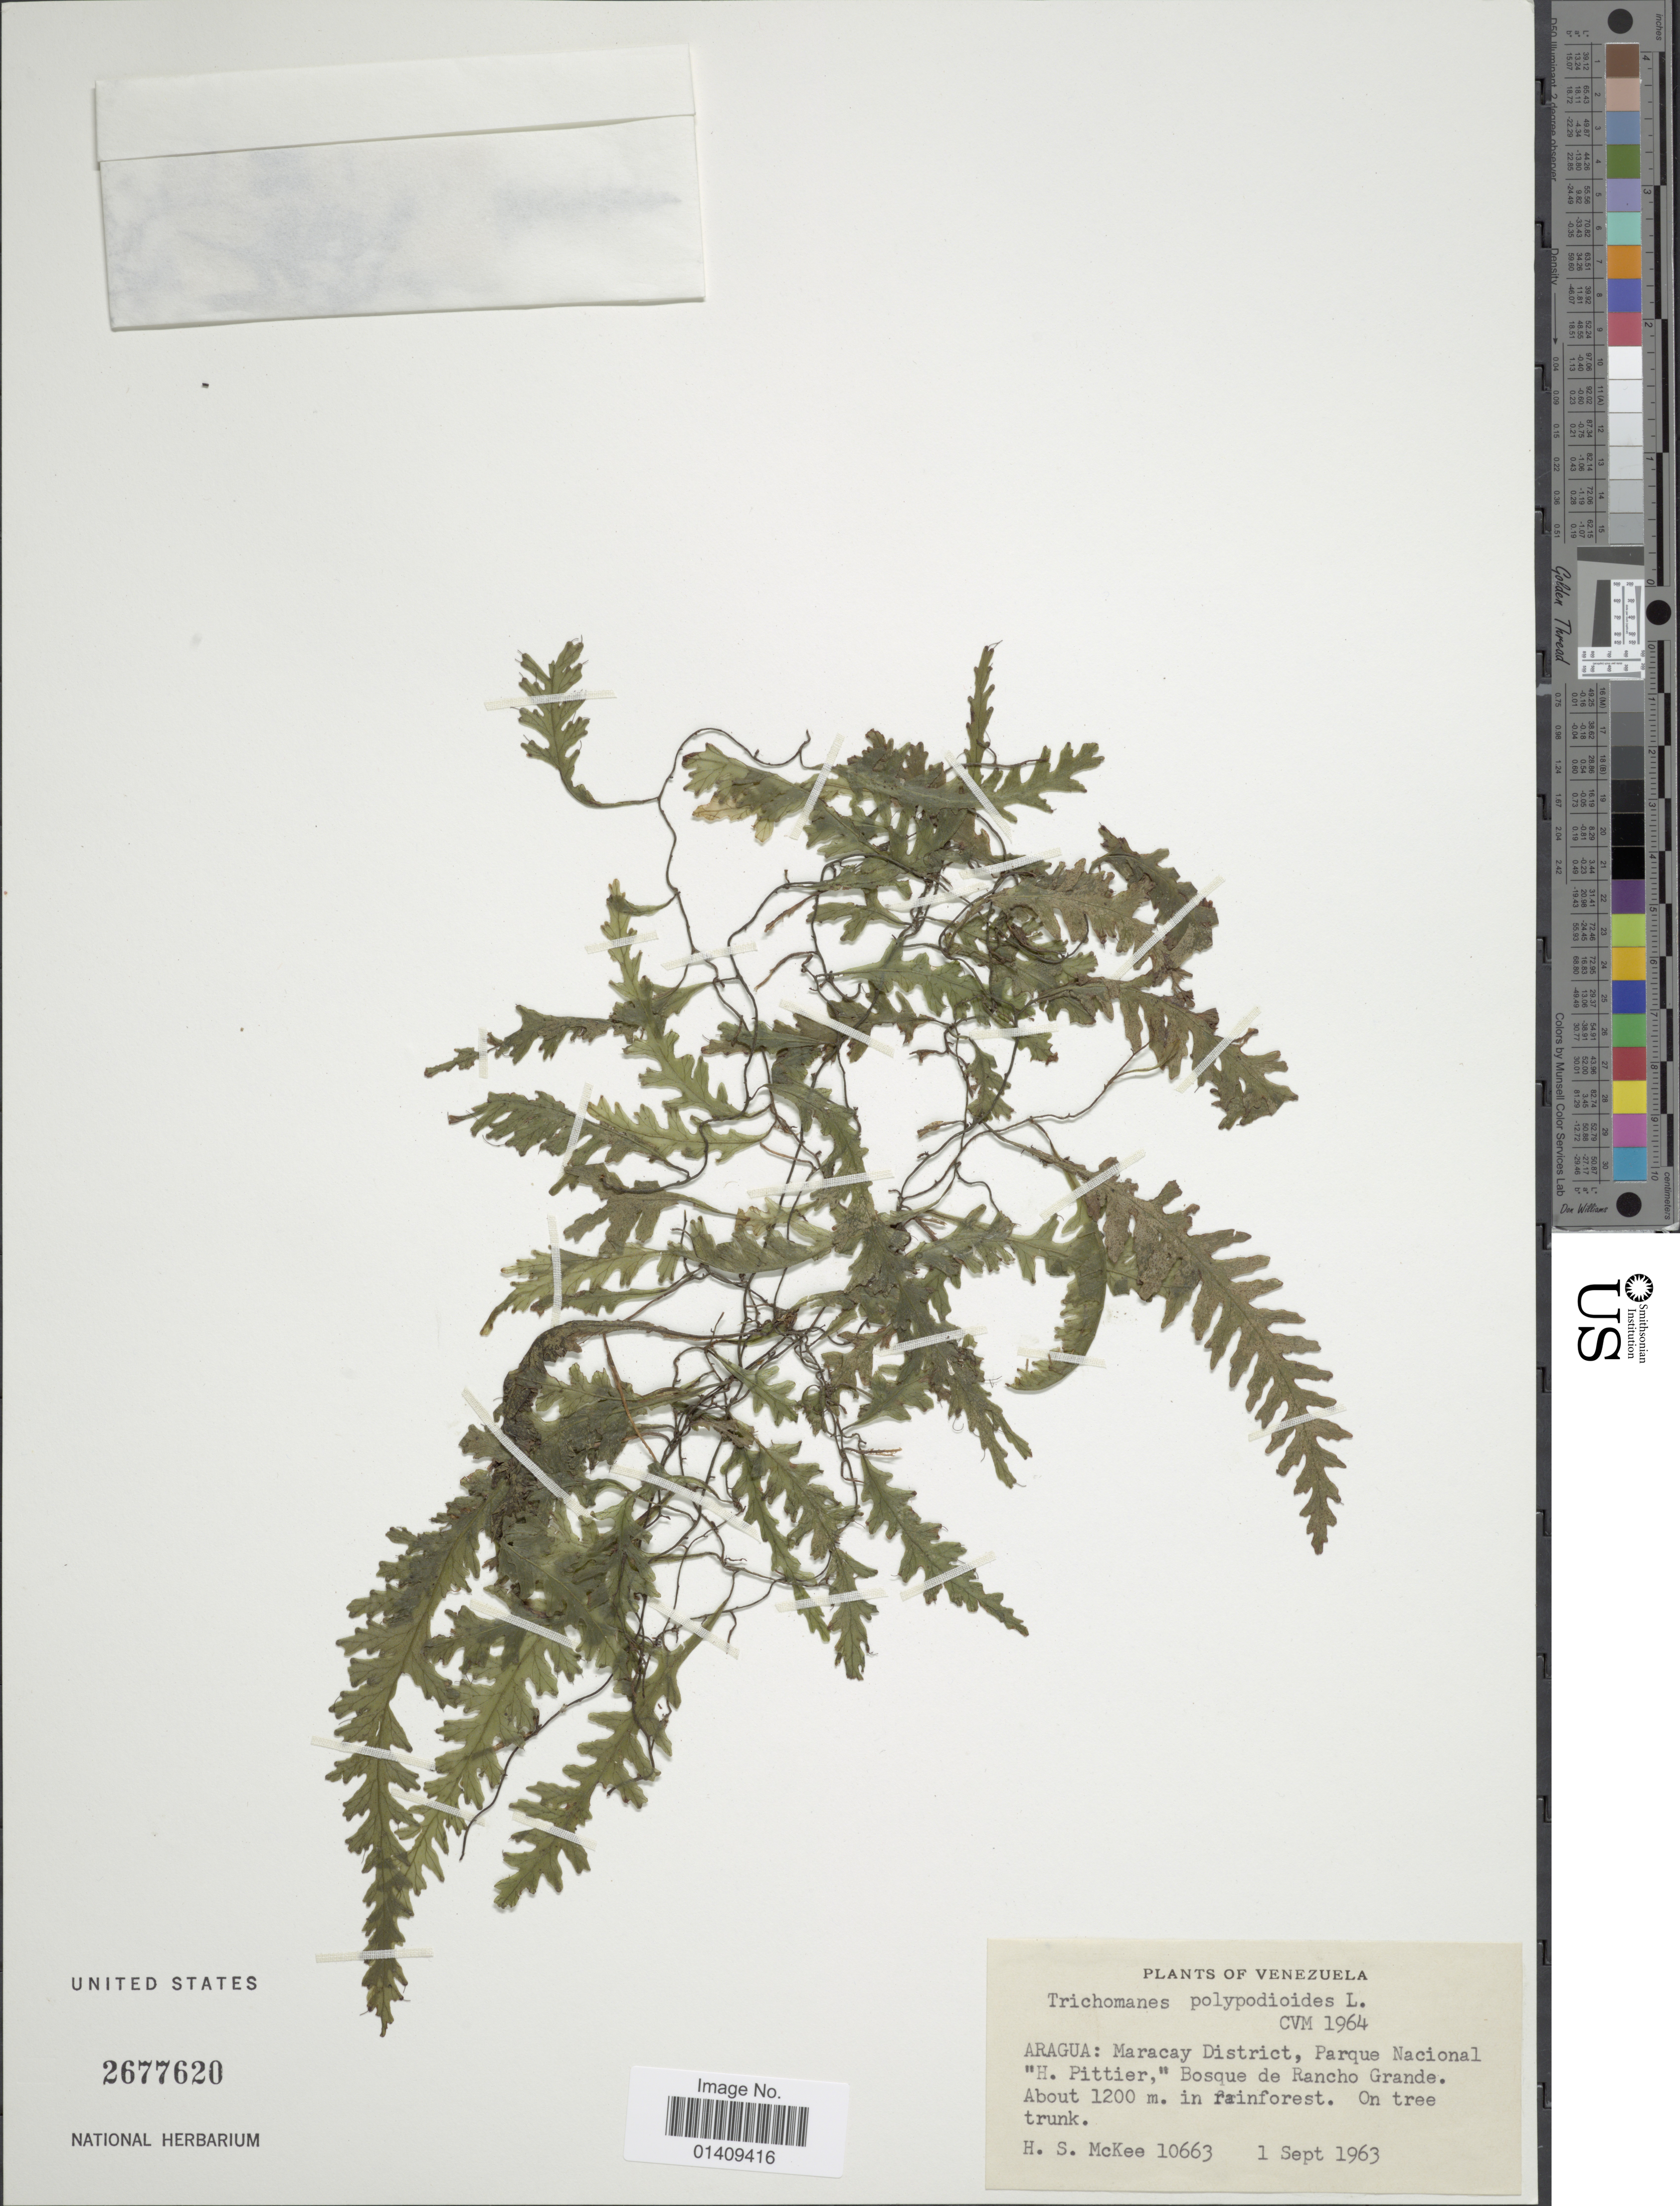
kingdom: Plantae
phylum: Tracheophyta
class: Polypodiopsida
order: Hymenophyllales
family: Hymenophyllaceae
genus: Trichomanes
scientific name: Trichomanes polypodioides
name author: L.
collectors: H. S. McKee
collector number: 10663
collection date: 1963-09-01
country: Venezuela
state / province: Aragua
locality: Aragua: Maracay district, parque Nacional H. Pittier Bosque de Rancho Grande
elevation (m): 1200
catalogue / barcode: US 2677620